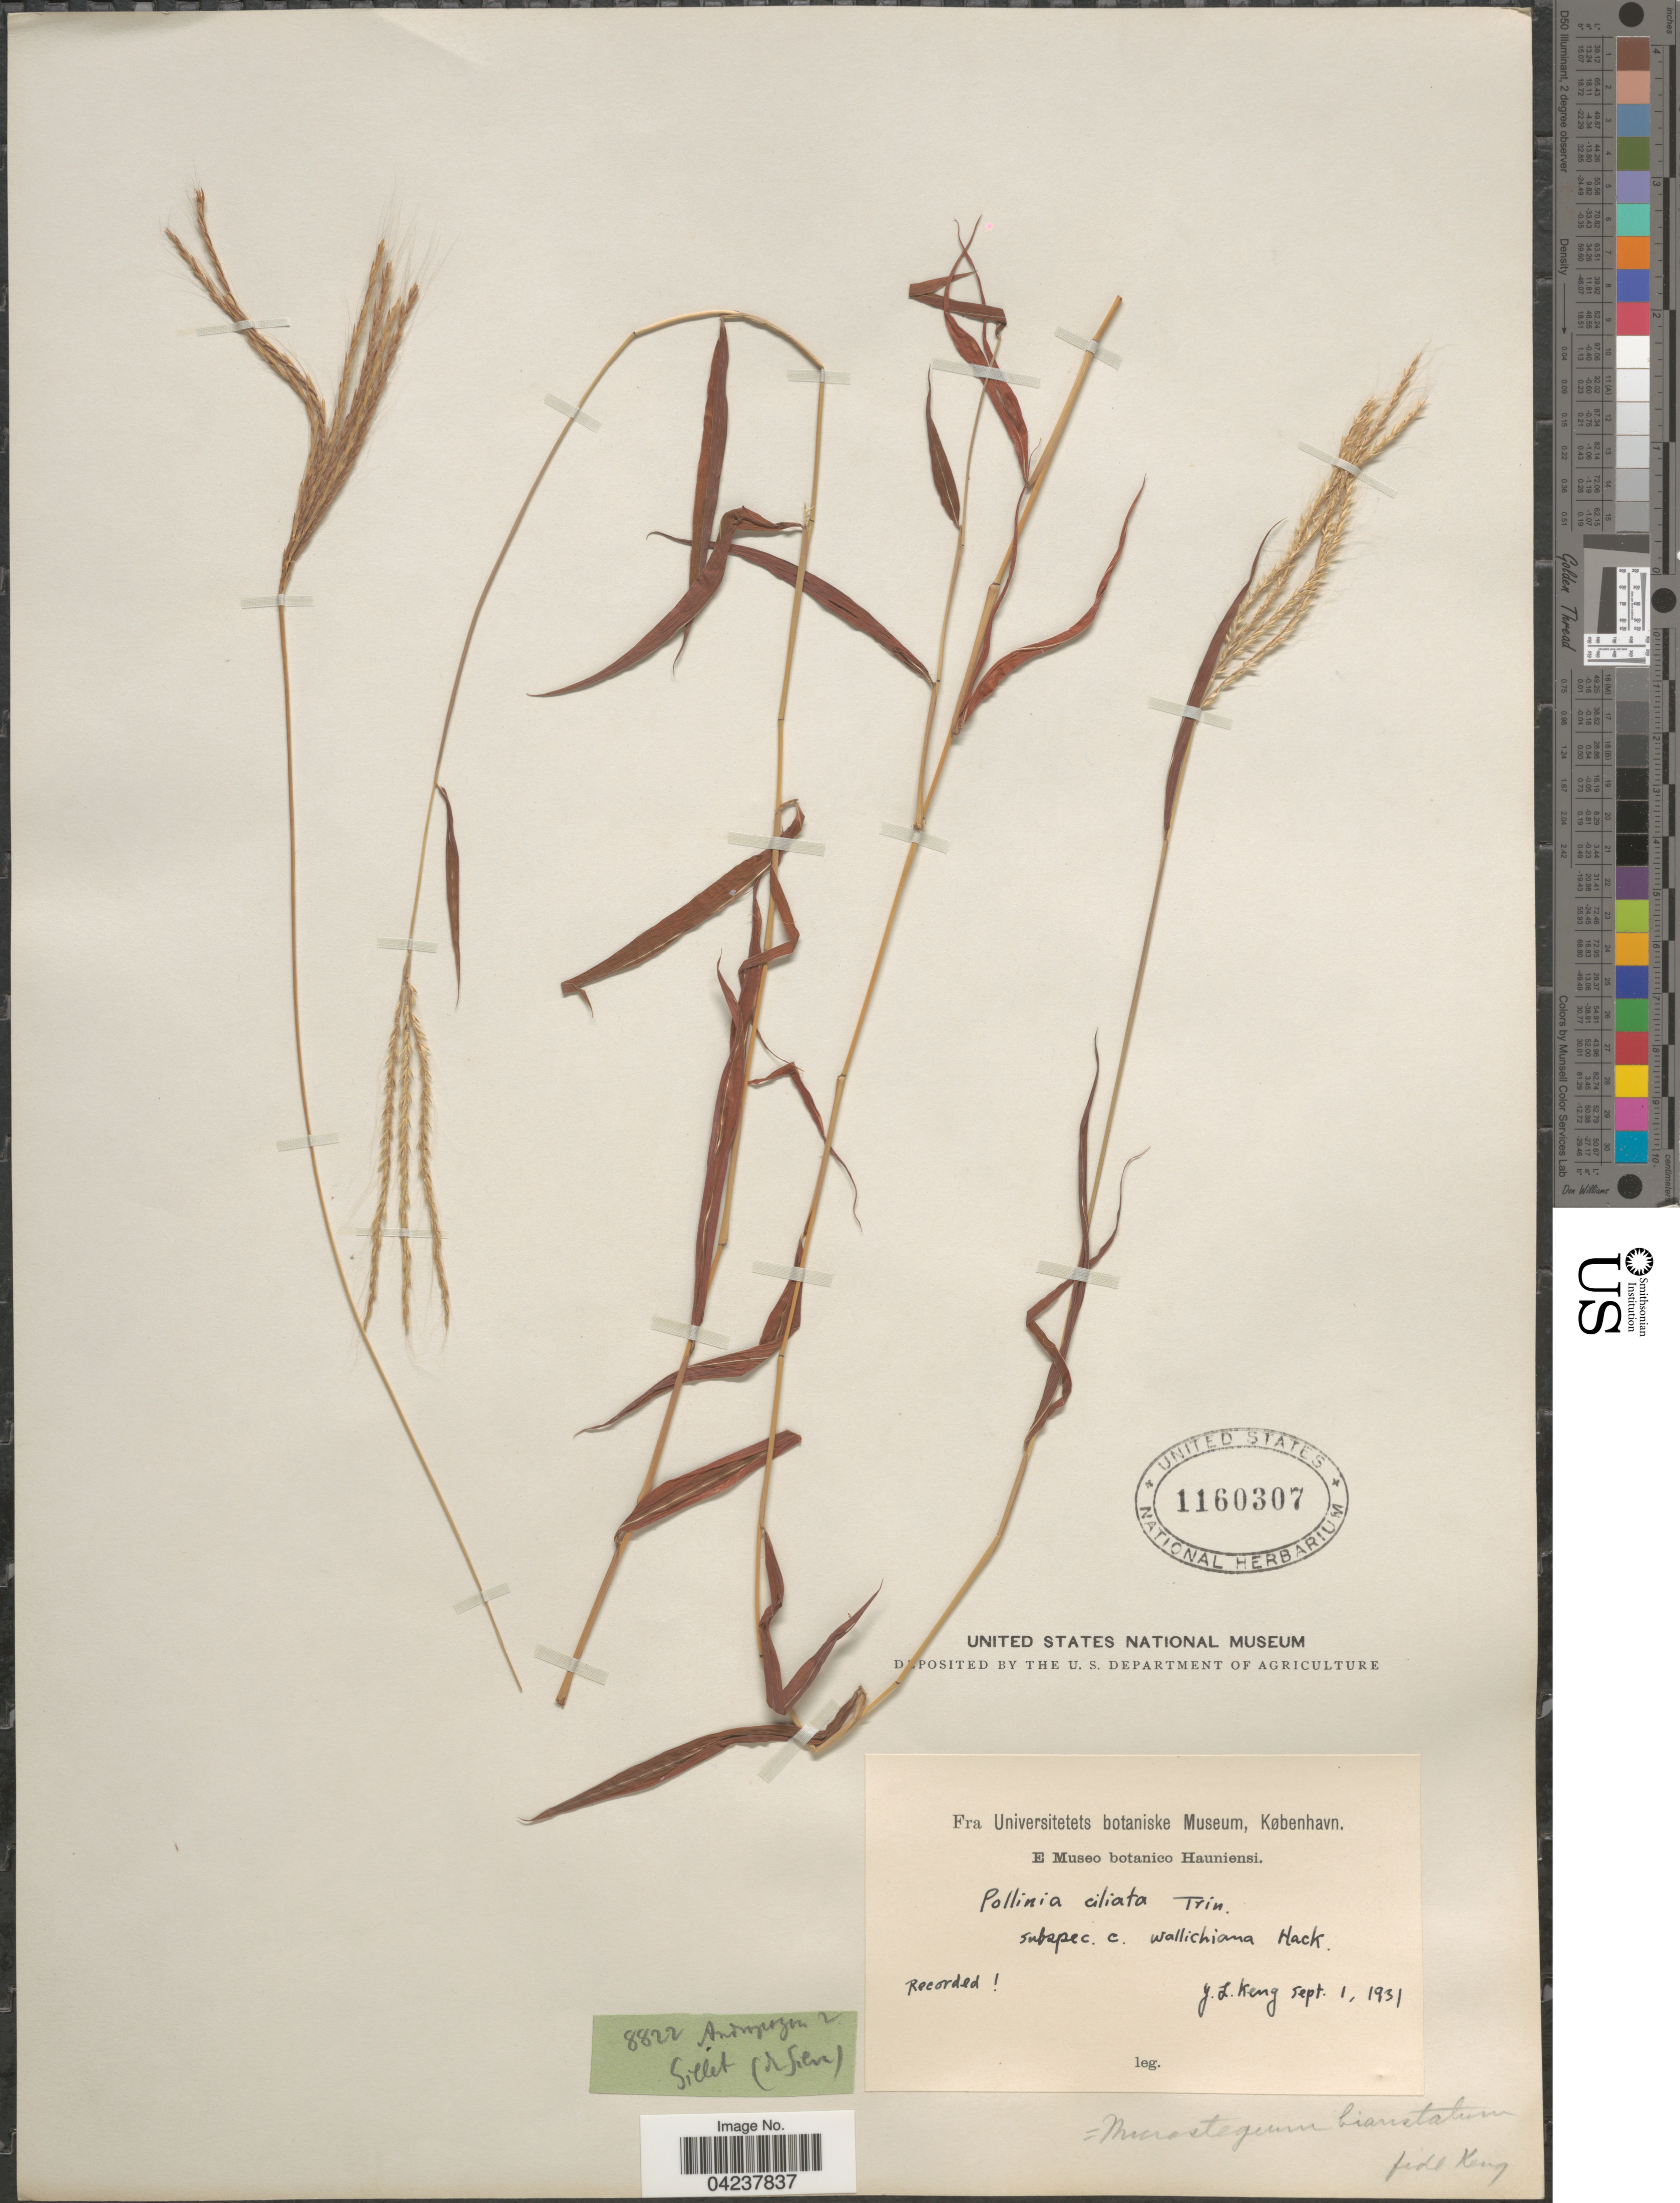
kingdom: Plantae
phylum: Tracheophyta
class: Liliopsida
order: Poales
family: Poaceae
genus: Microstegium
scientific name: Microstegium biaristatum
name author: (Steud.) Keng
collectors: Y. L. Keng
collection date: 1931-09-01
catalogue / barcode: US 1160307